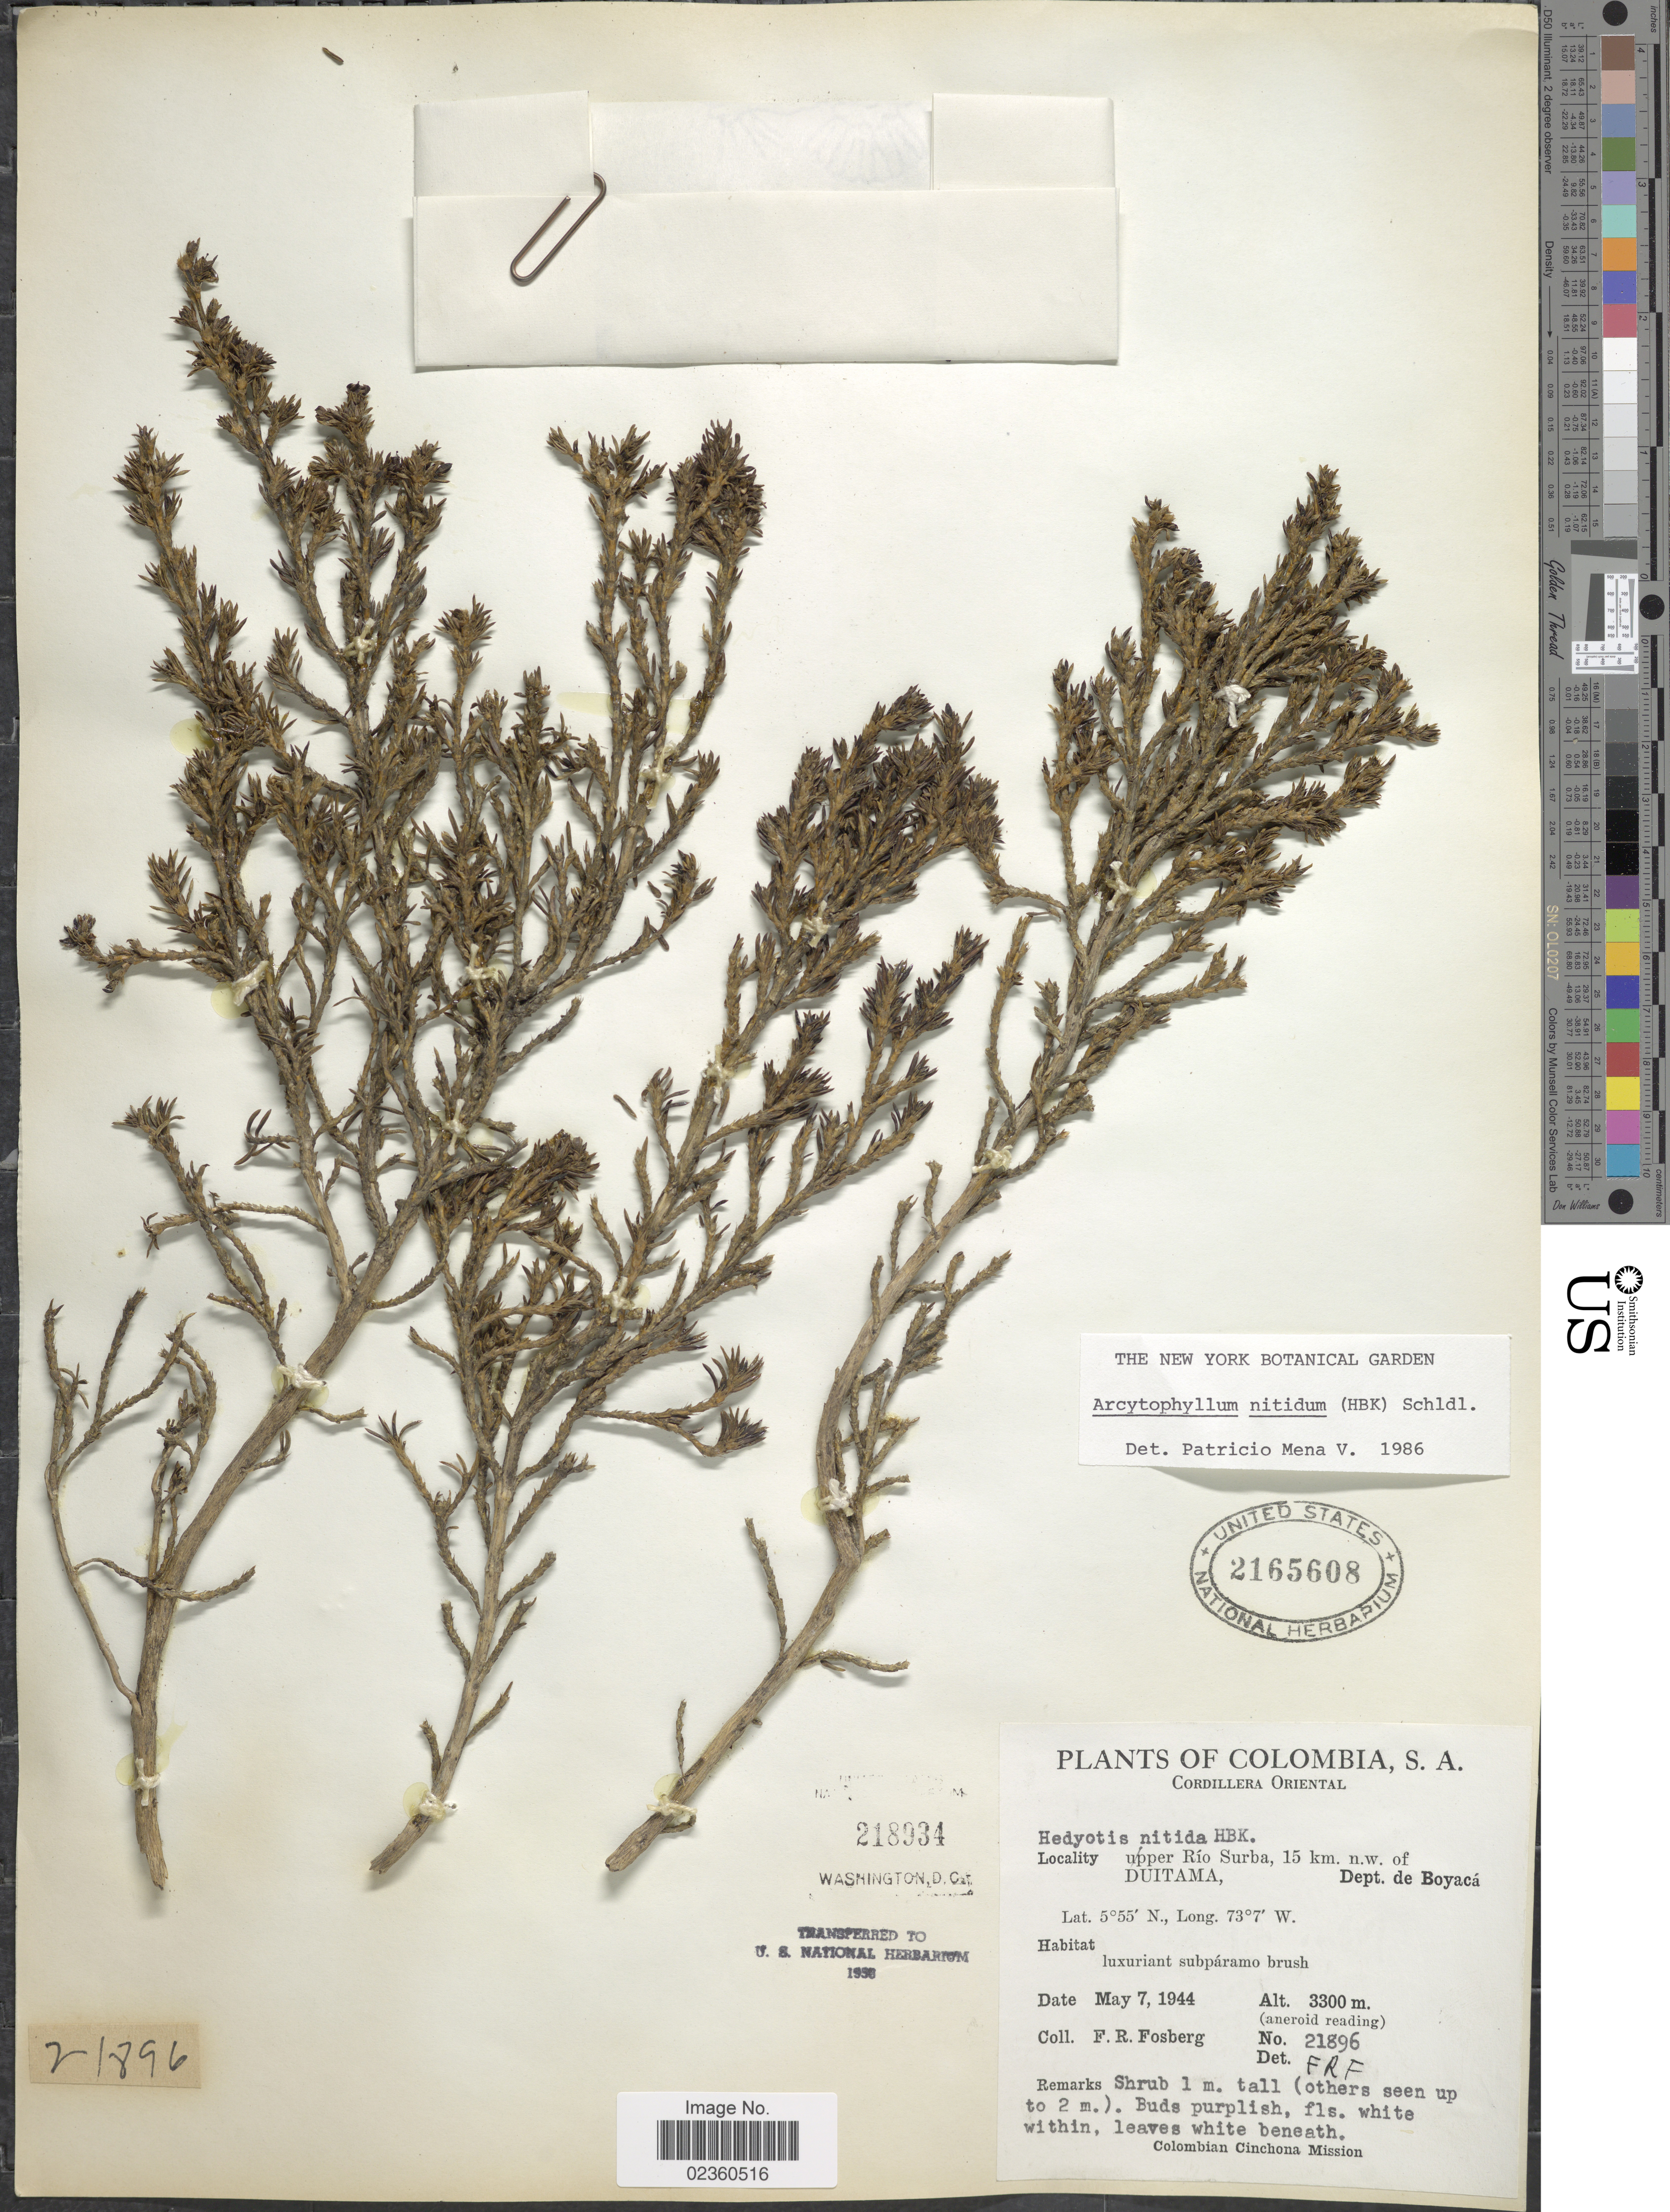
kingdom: Plantae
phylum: Tracheophyta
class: Magnoliopsida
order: Gentianales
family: Rubiaceae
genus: Arcytophyllum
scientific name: Arcytophyllum nitidum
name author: (Kunth) Schltdl.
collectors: F. R. Fosberg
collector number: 21896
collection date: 1944-05-07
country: Colombia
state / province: Boyacá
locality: Cordillera Oriental, Upper Río Surba, 15 km n.w. of Duitama, Dept de Boyacá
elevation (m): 3300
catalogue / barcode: US 2165608